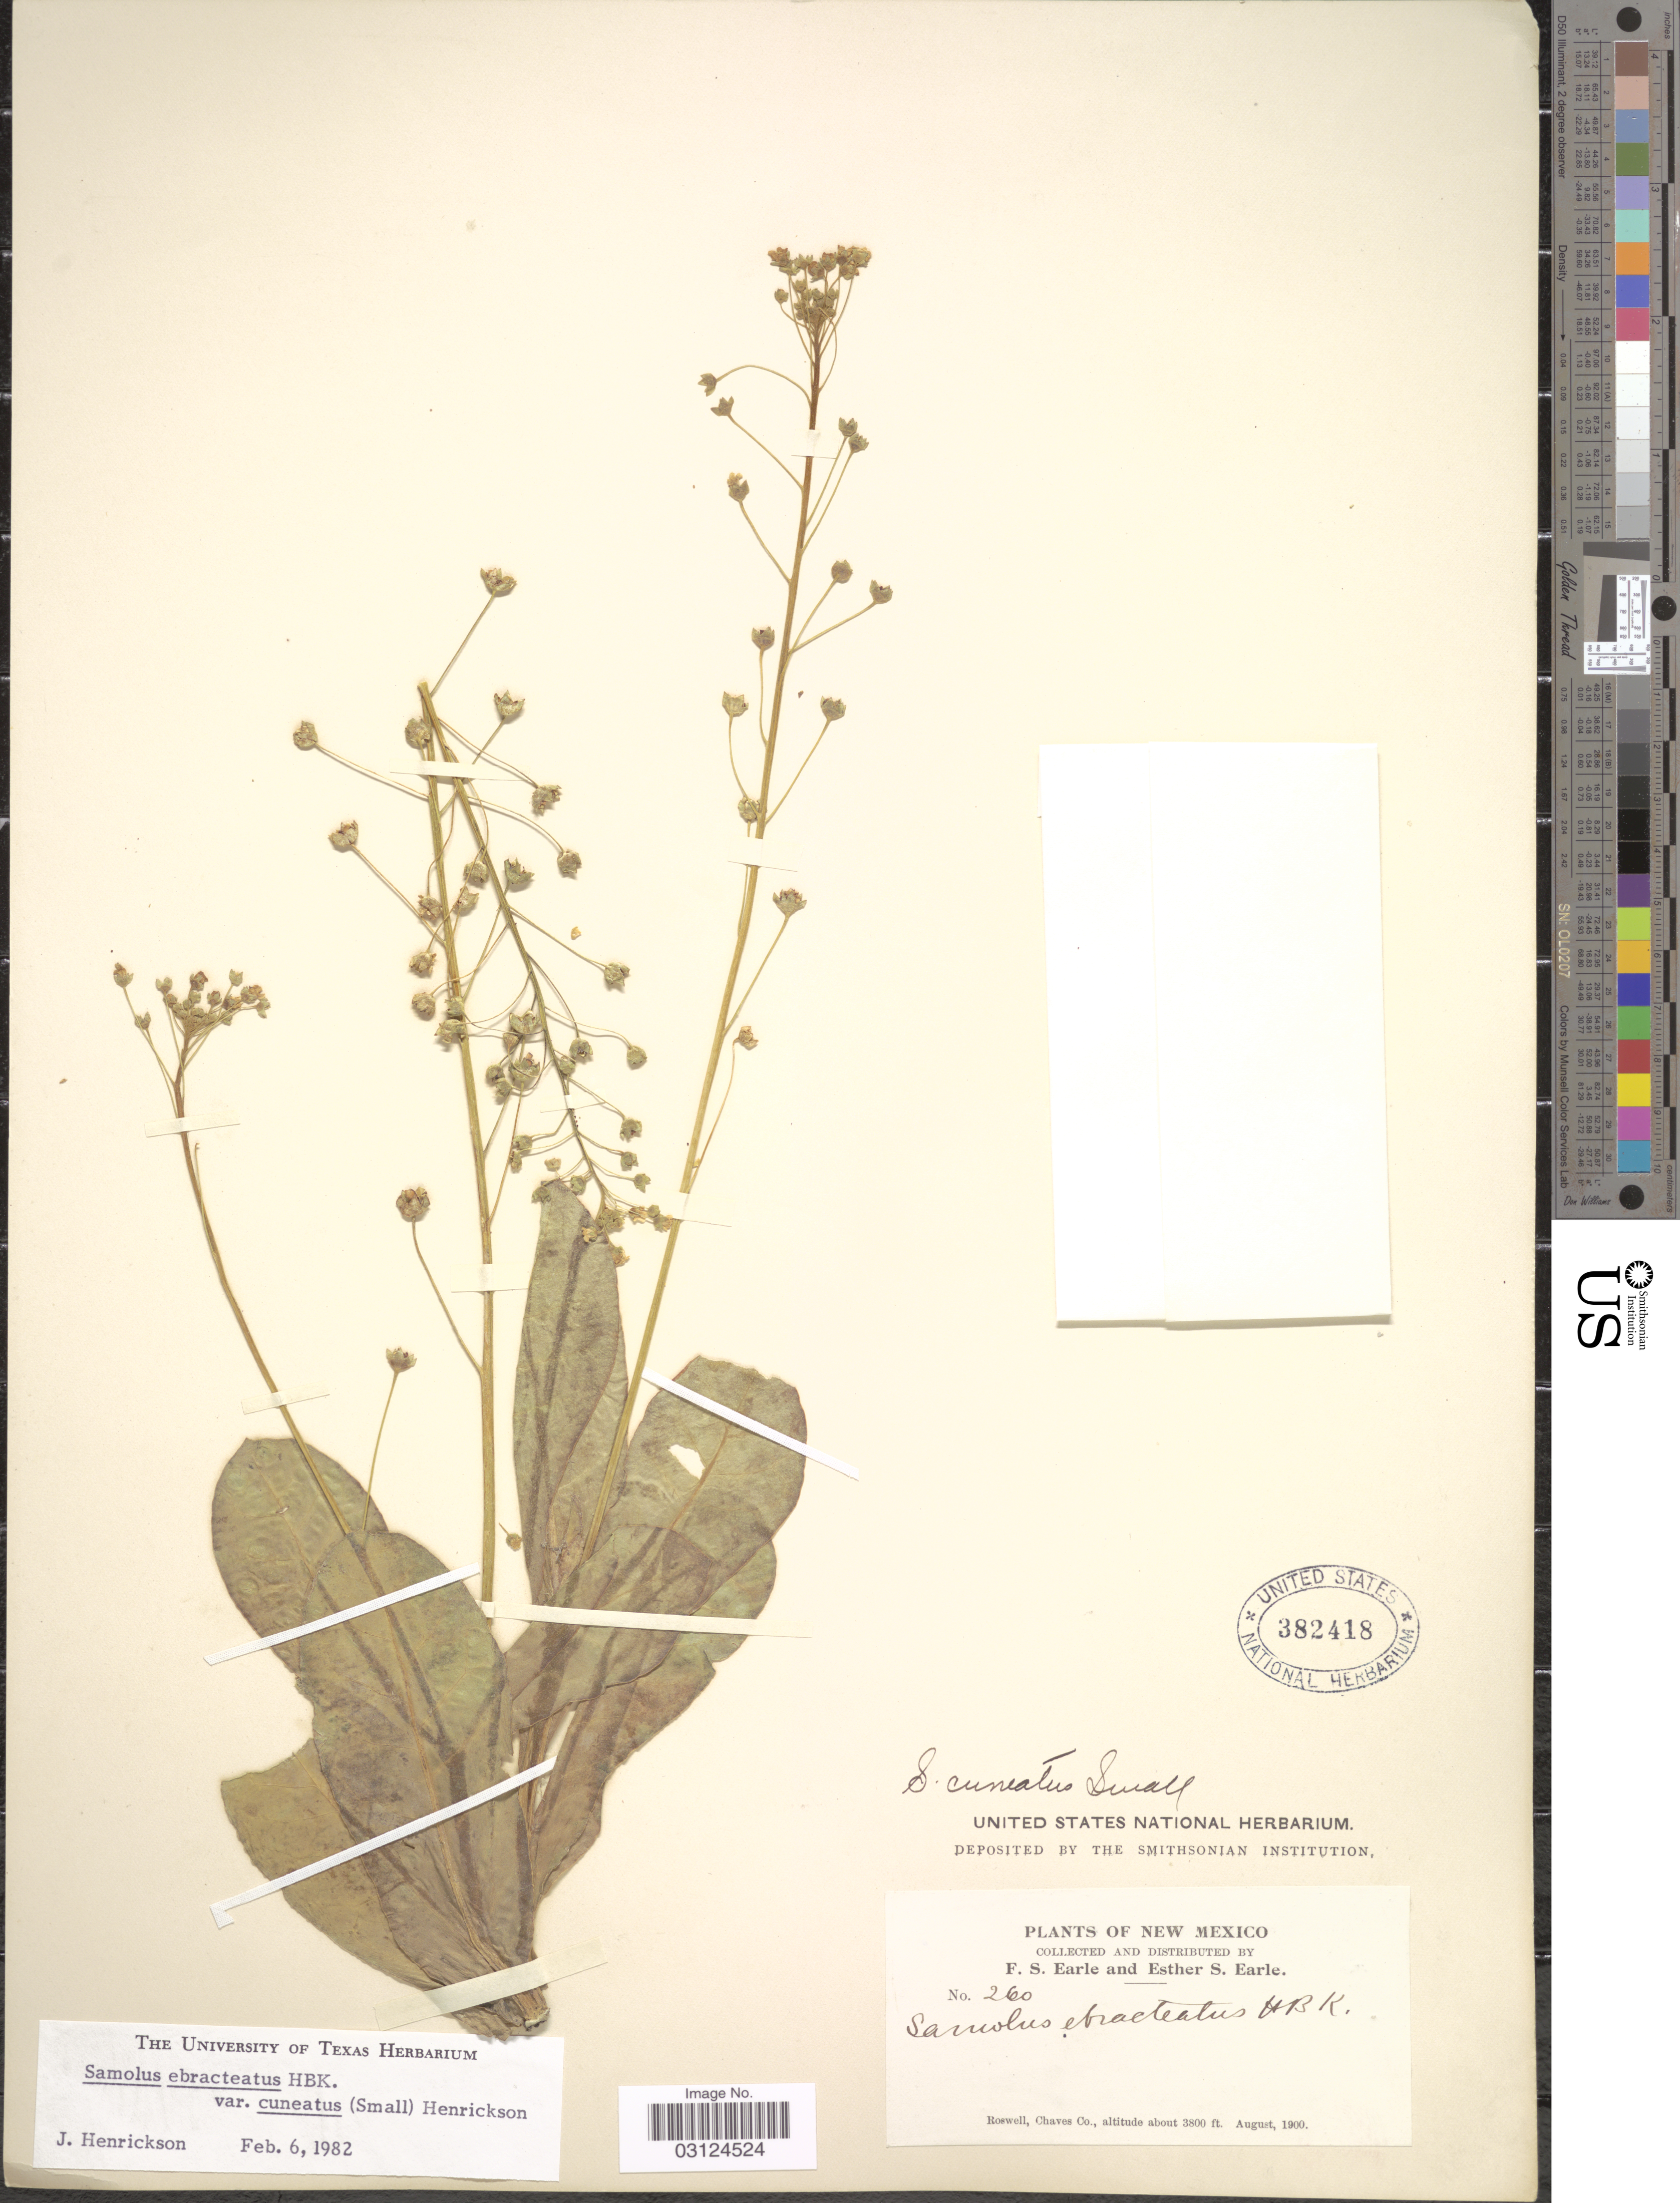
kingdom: Plantae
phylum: Tracheophyta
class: Magnoliopsida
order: Ericales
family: Primulaceae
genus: Samolus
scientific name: Samolus ebracteatus subsp. cuneatus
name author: (Small) R. Knuth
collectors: F. S. Earle & E. S. Earle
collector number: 260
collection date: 1900-08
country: United States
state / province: New Mexico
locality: Roswell, Chaves Co.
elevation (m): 1158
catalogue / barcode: US 382418